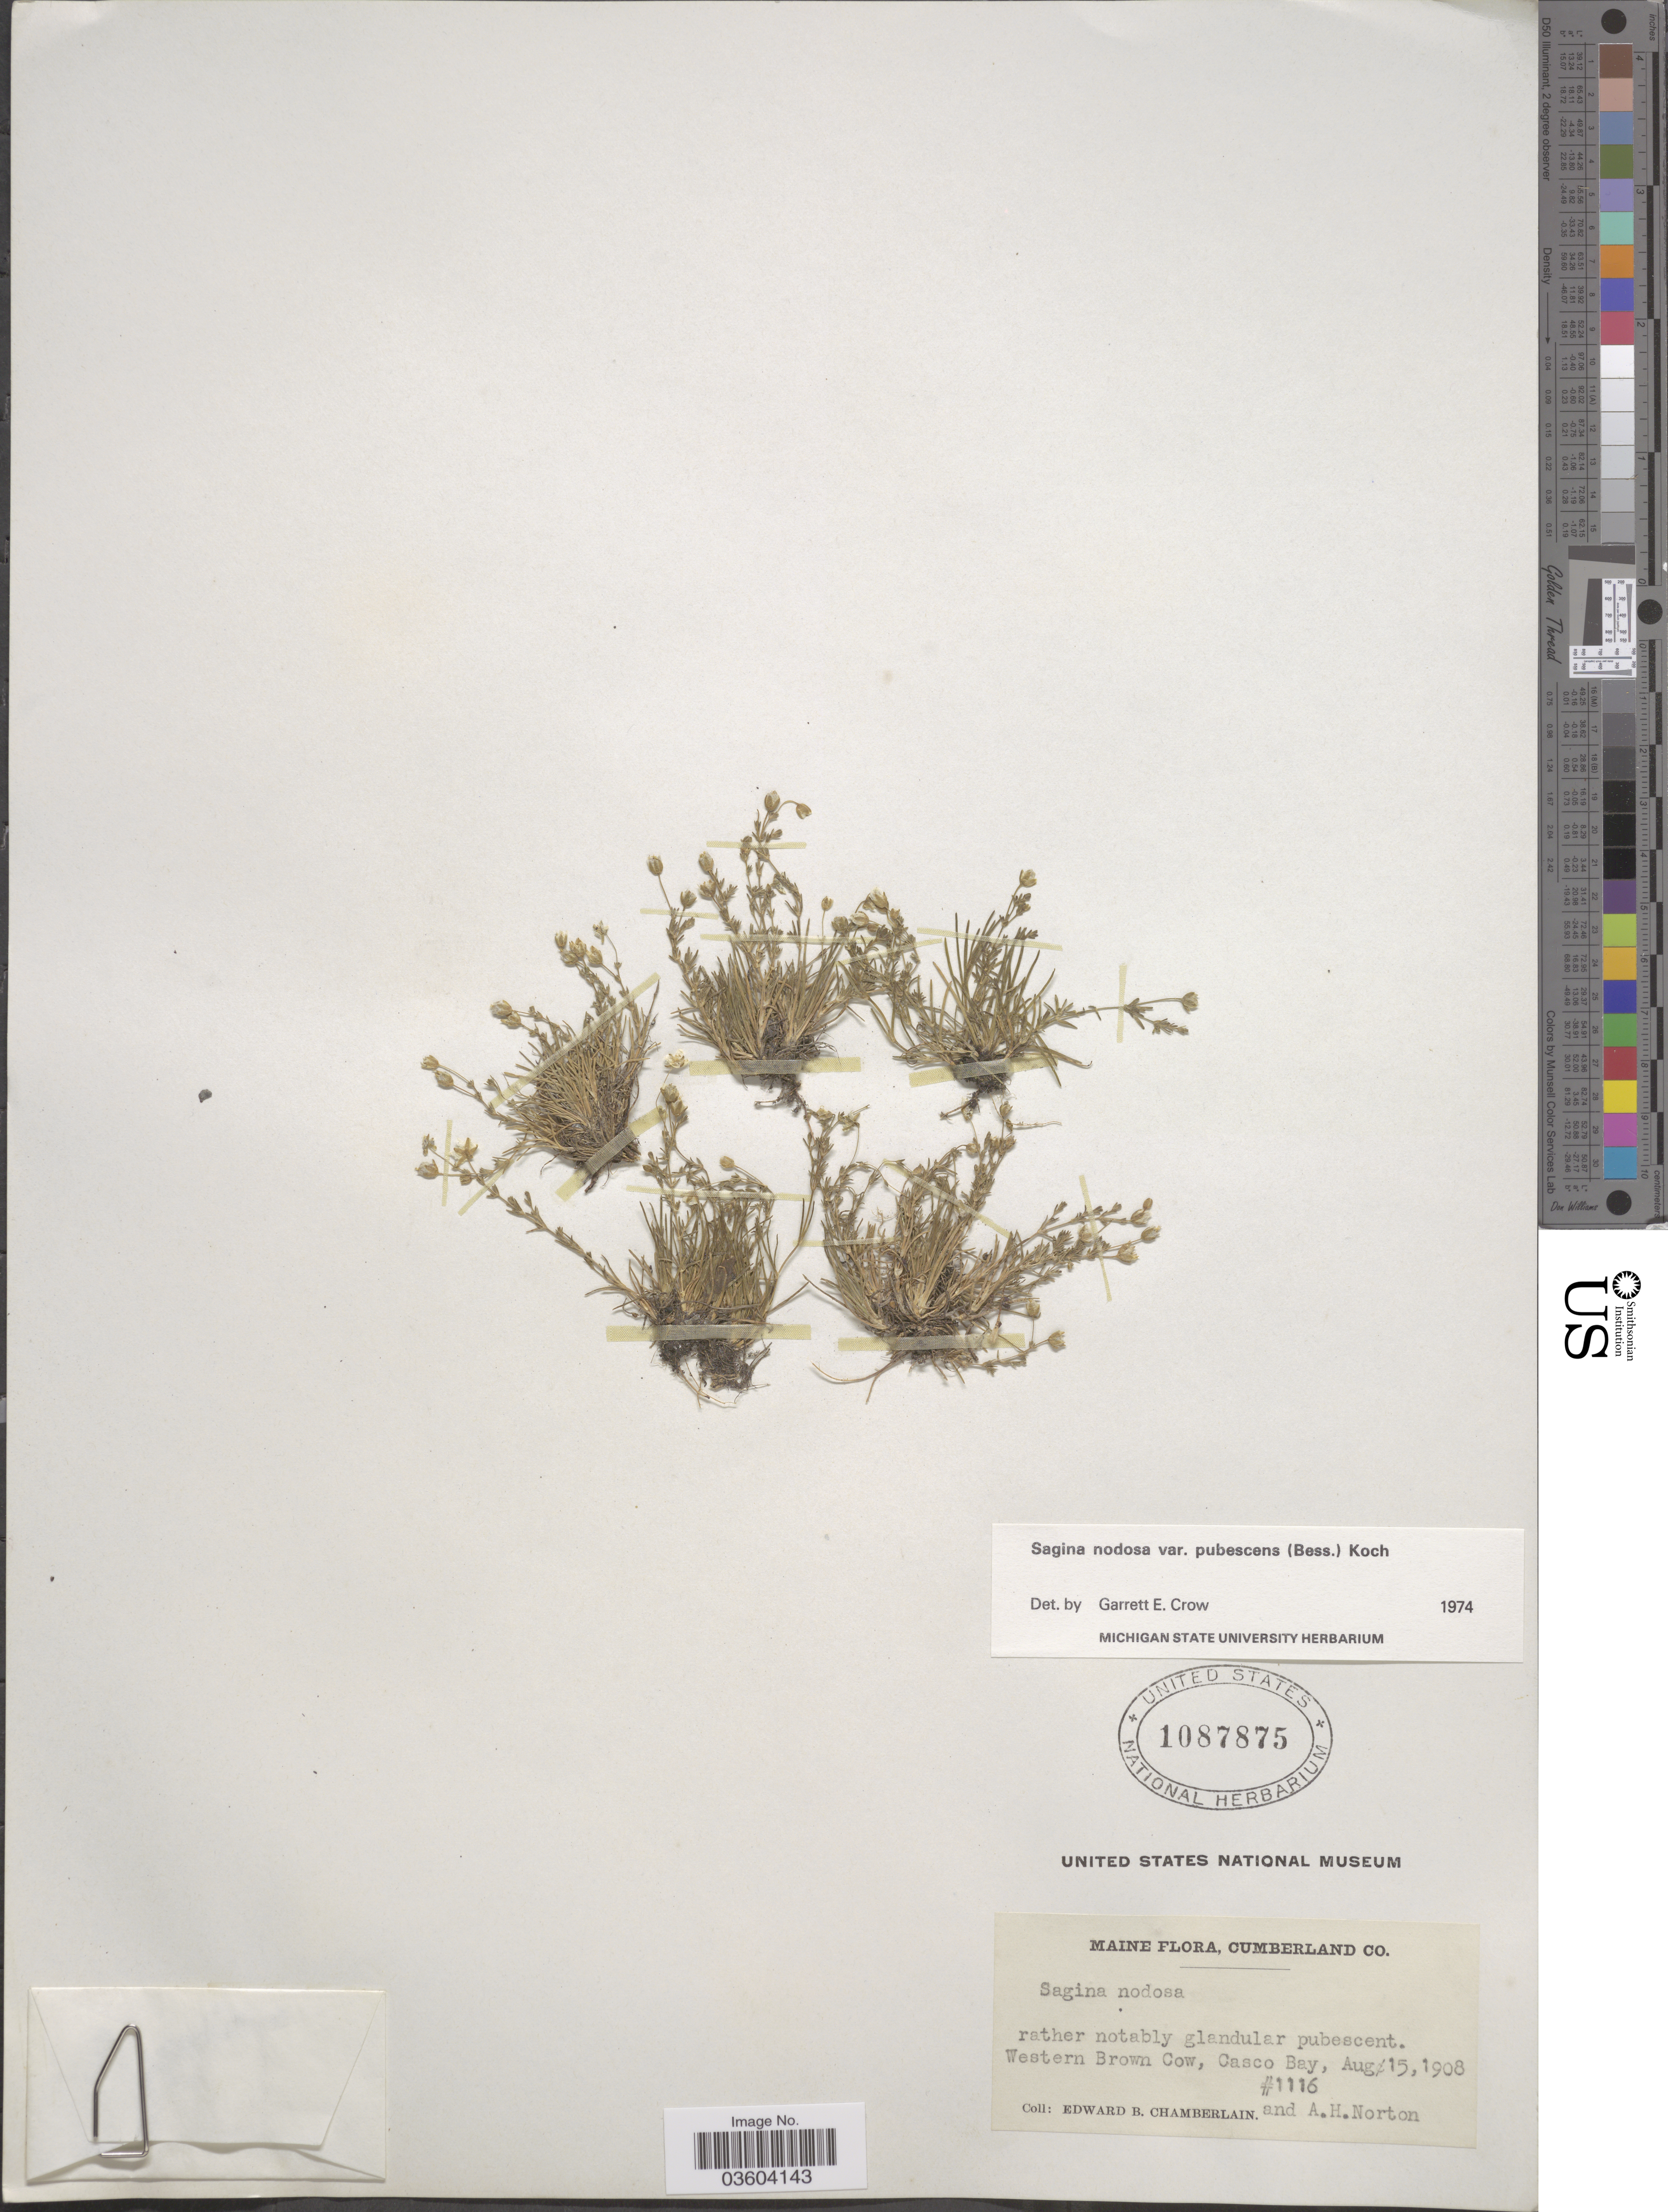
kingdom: Plantae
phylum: Tracheophyta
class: Magnoliopsida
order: Caryophyllales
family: Caryophyllaceae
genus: Sagina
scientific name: Sagina nodosa var. pubescens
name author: Mert. & W.D.J. Koch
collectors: E. Chamberlain & A. Norton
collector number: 1116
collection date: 1908-08-15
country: United States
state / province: Maine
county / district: Cumberland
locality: Cumberland Co. Western Brown Cow, Casco Bay.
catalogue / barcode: US 1087875